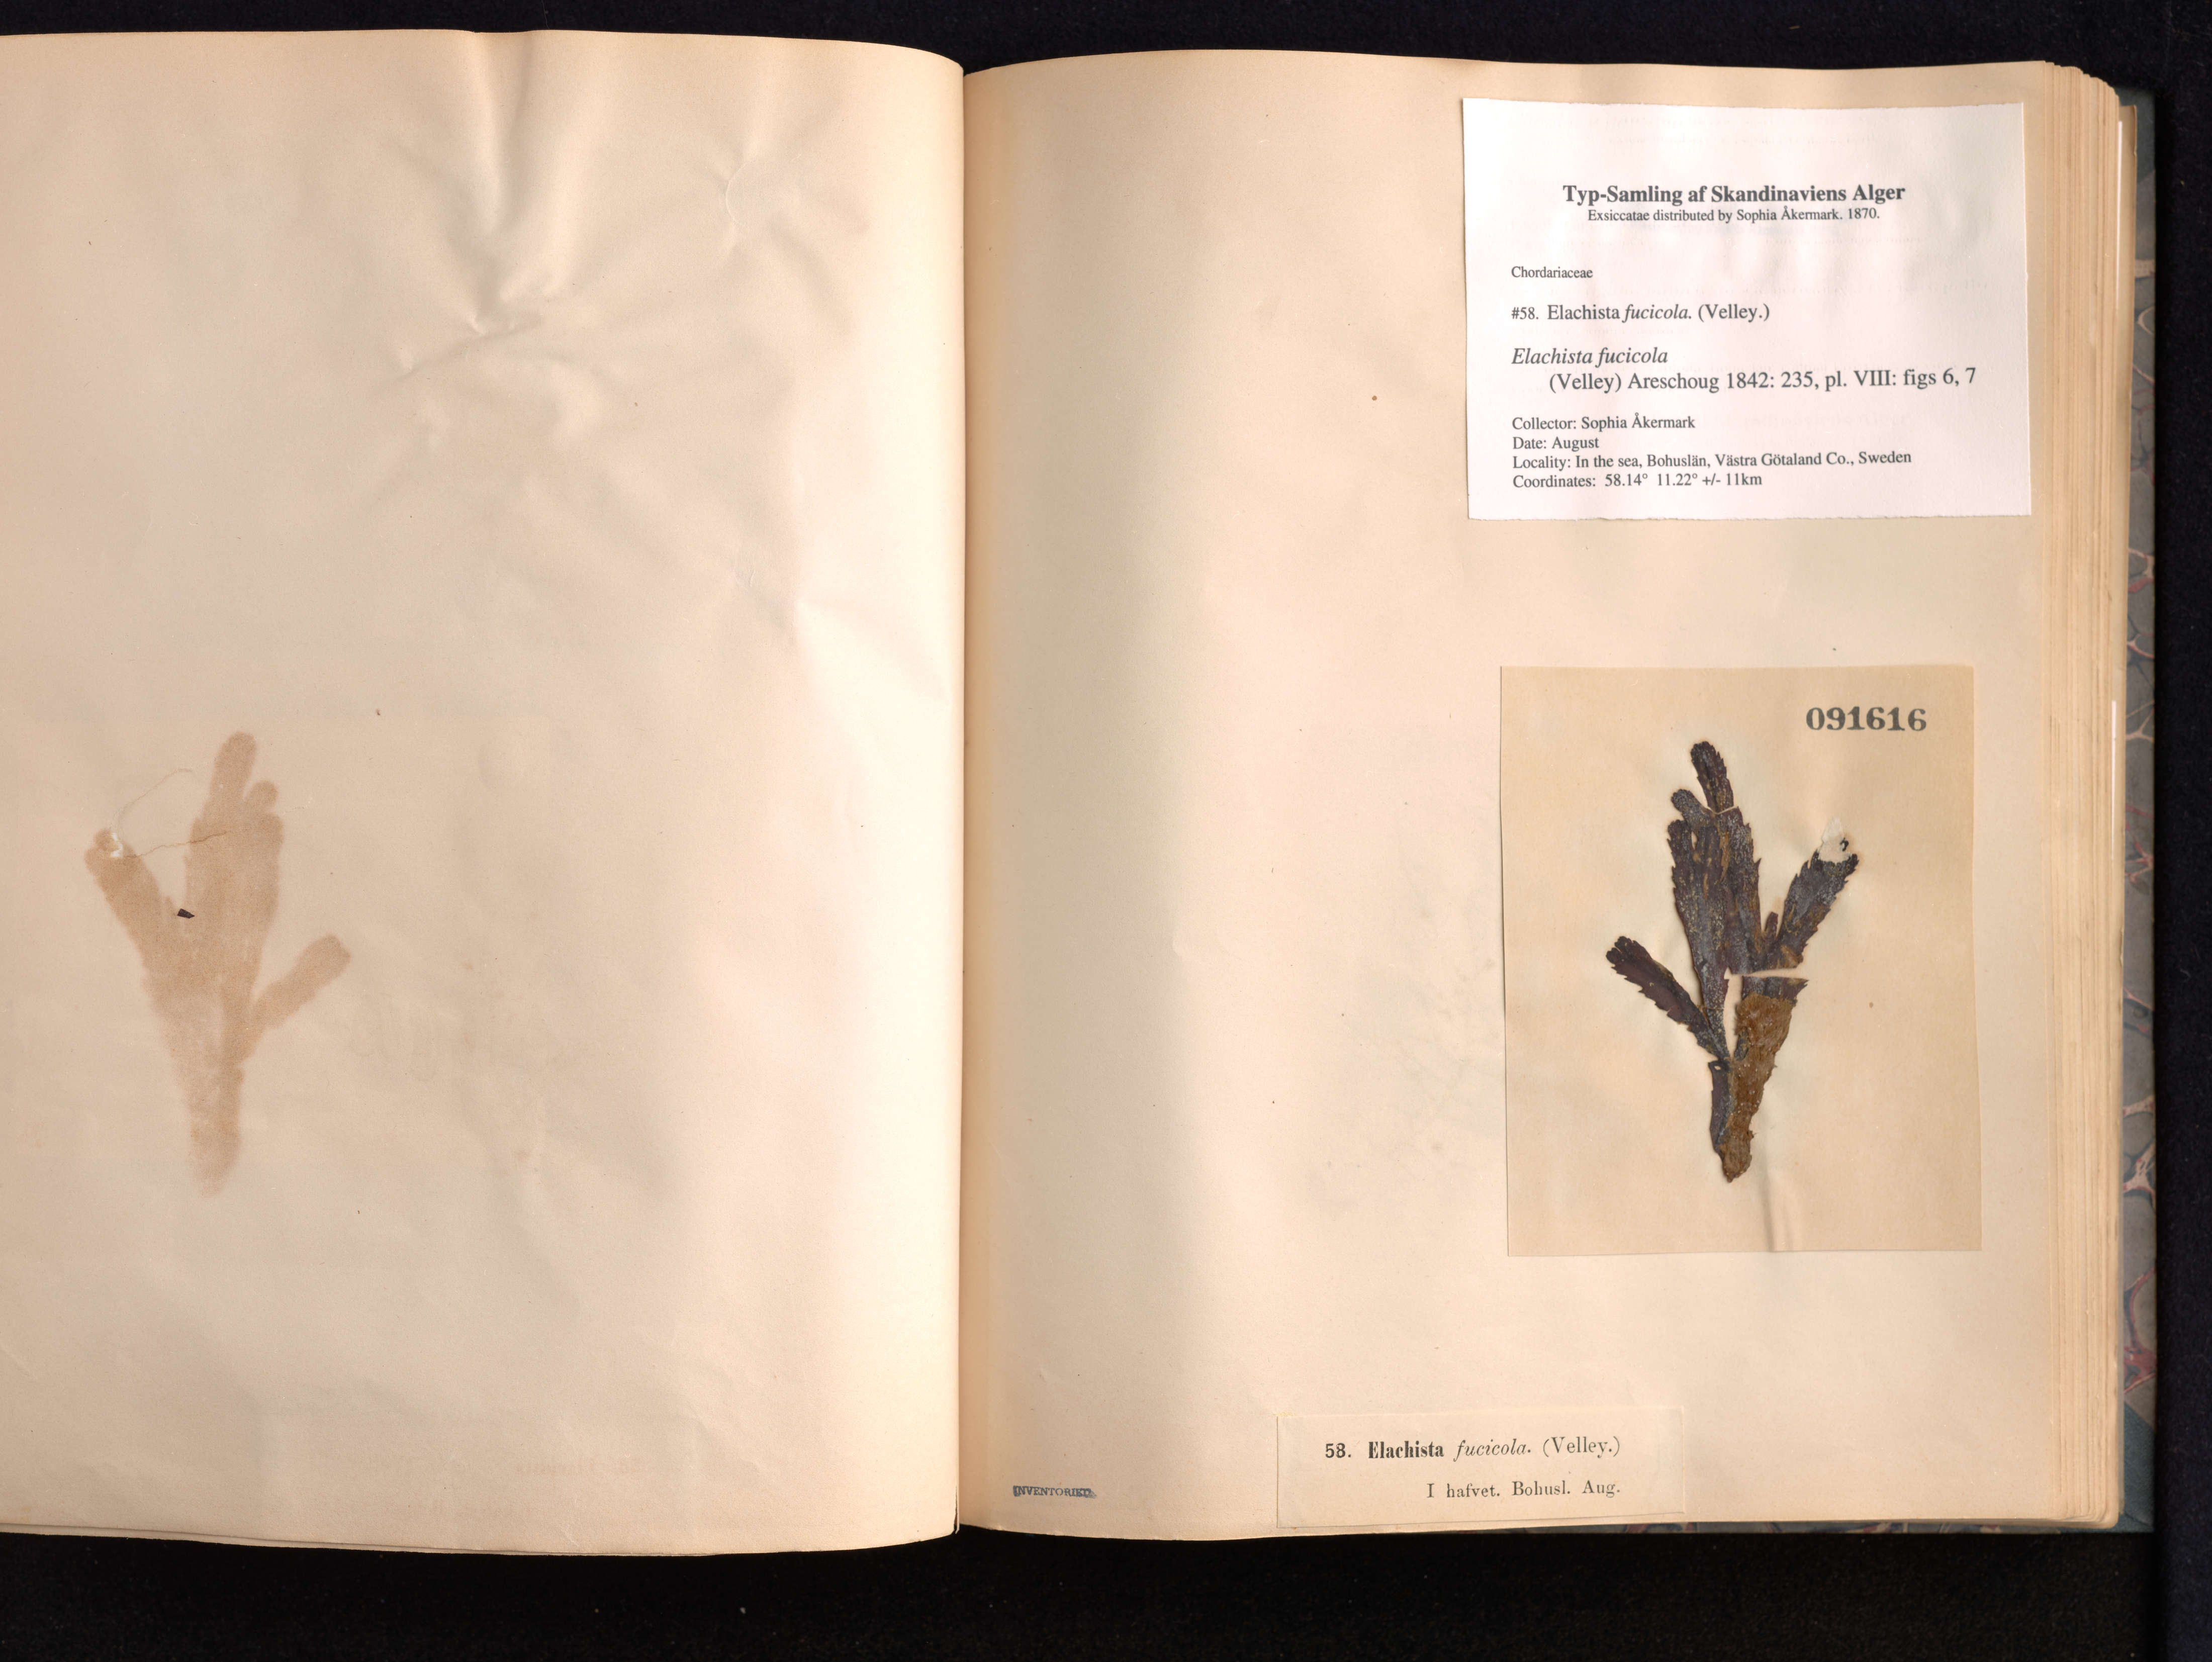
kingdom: Chromista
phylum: Ochrophyta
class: Phaeophyceae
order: Ectocarpales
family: Chordariaceae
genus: Elachista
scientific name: Elachista fucicola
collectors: S. Akermark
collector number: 58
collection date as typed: Aug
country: Sweden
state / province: Västra Götaland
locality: Bohuslan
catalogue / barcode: US 91616